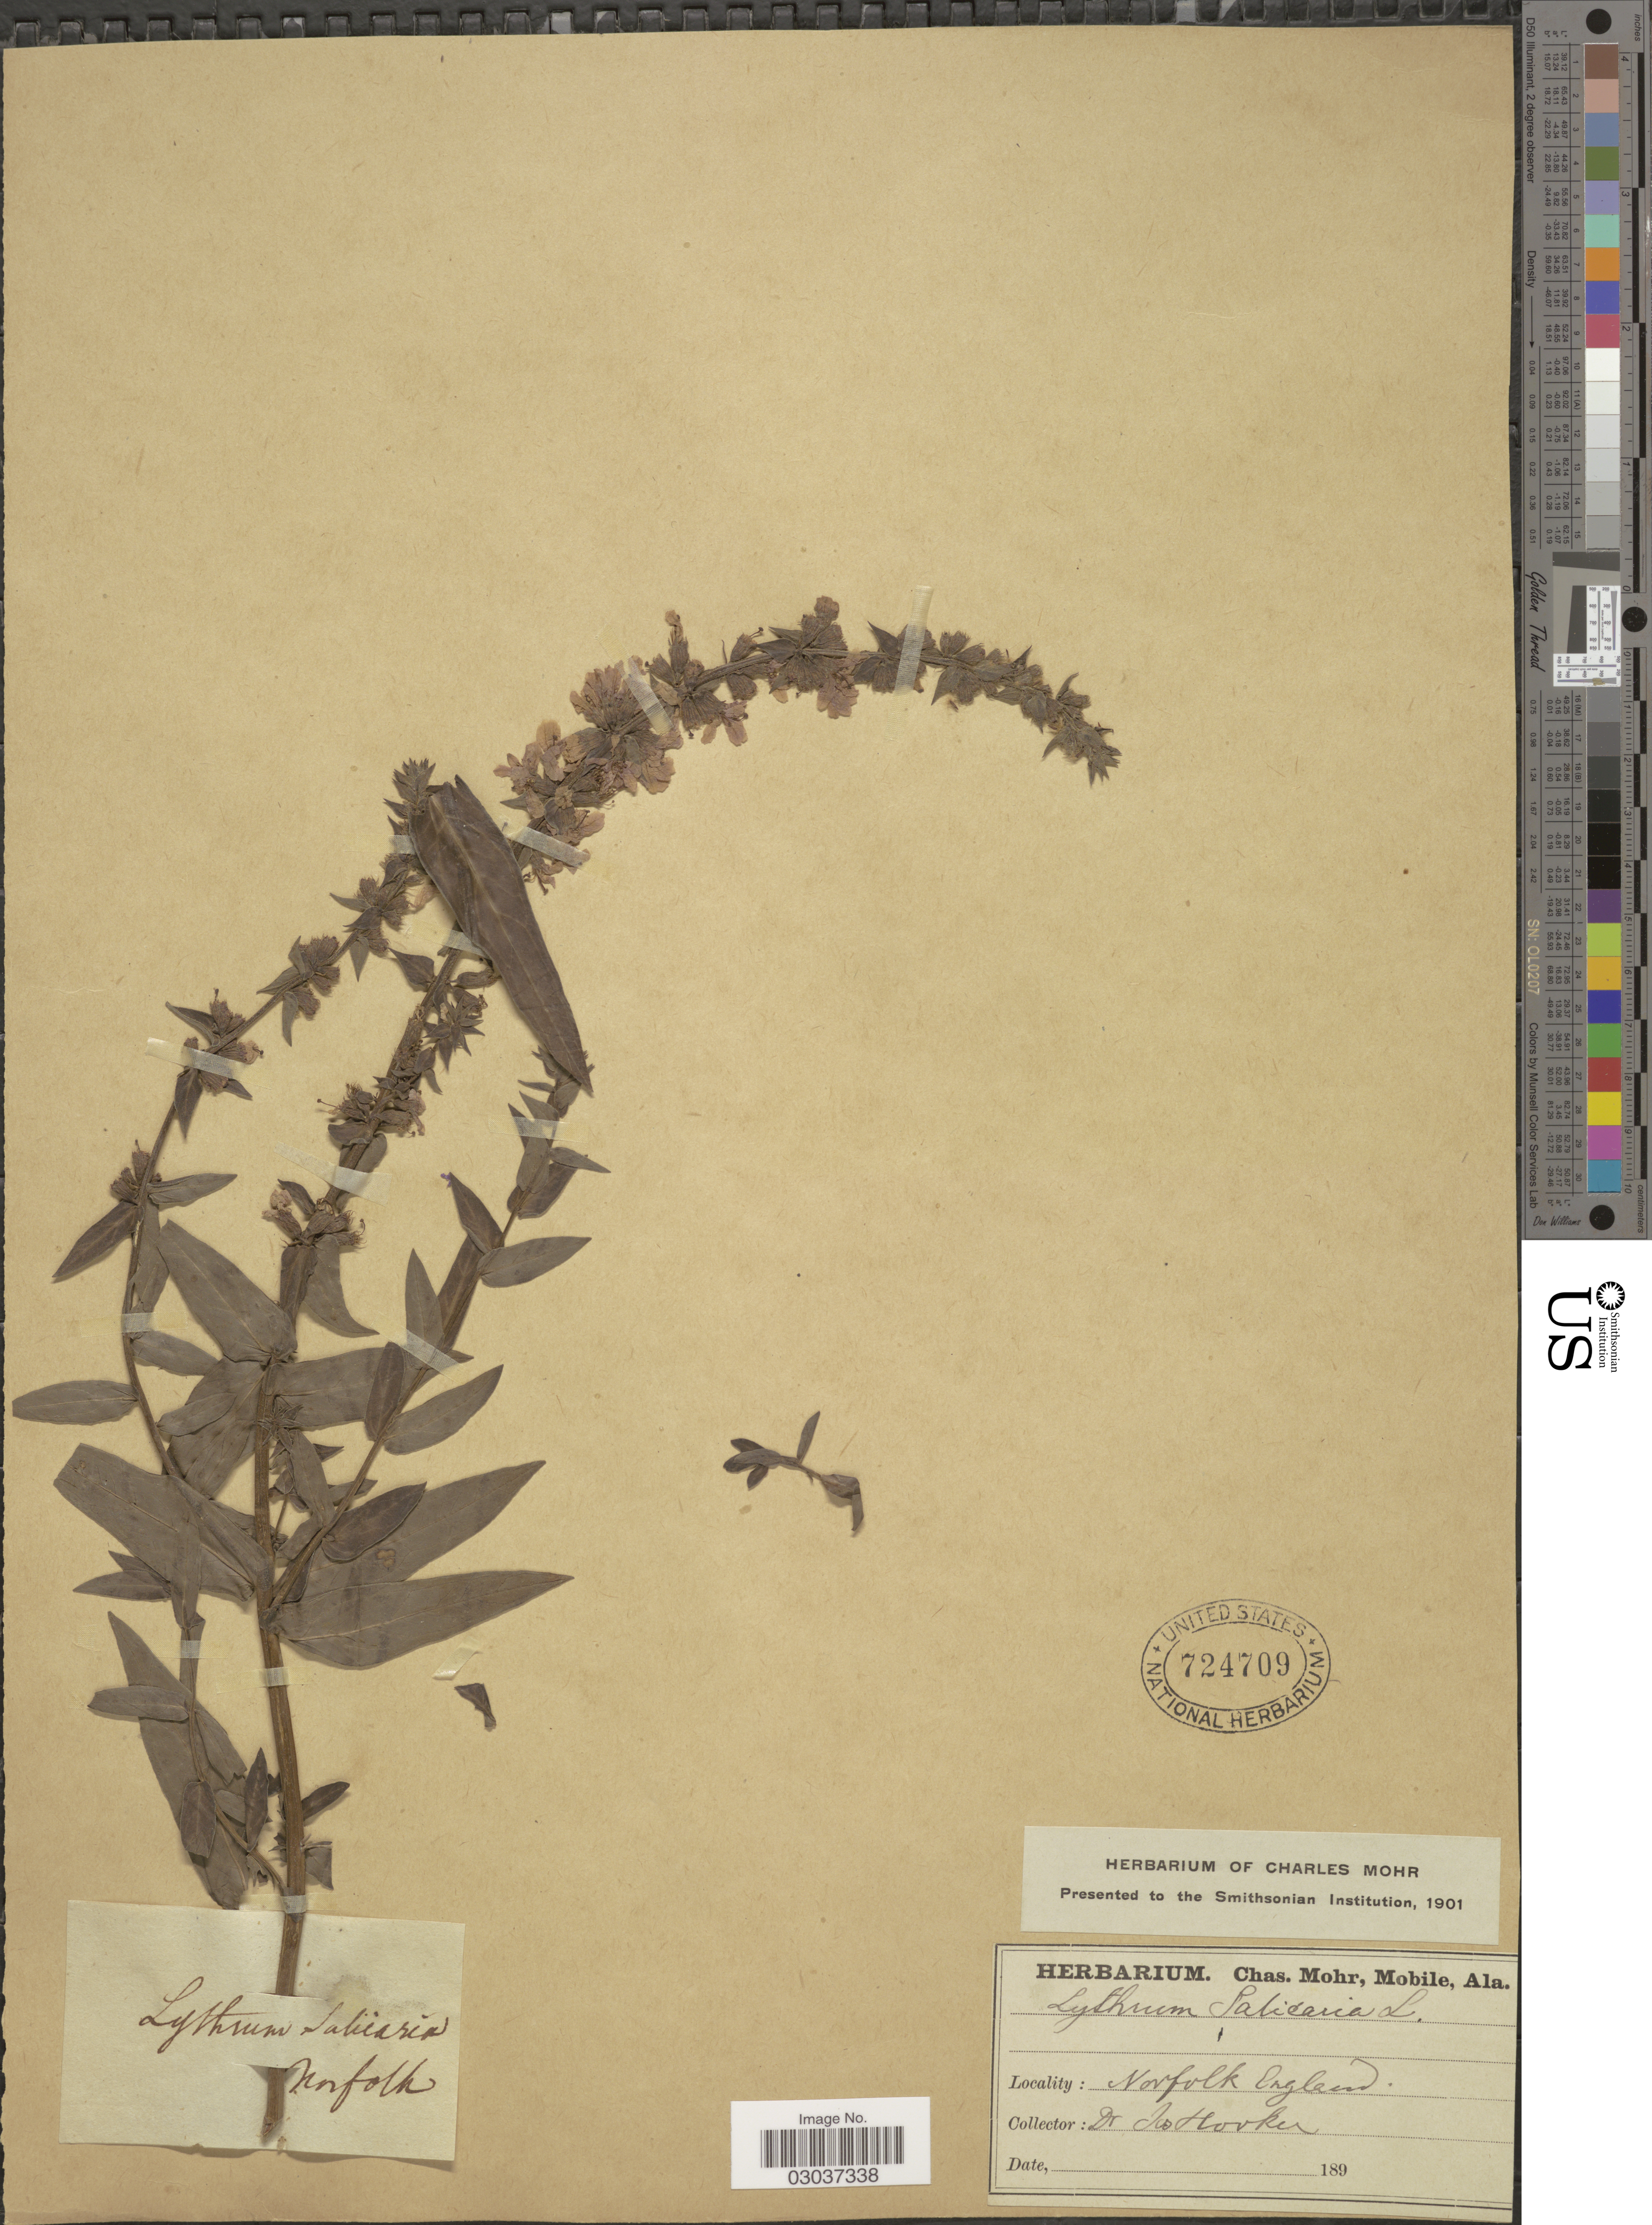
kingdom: Plantae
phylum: Tracheophyta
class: Magnoliopsida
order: Myrtales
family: Lythraceae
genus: Lythrum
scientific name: Lythrum salicaria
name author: L.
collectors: J. D. Hooker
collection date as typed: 189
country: United Kingdom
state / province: England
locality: Norfolk.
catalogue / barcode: US 724709